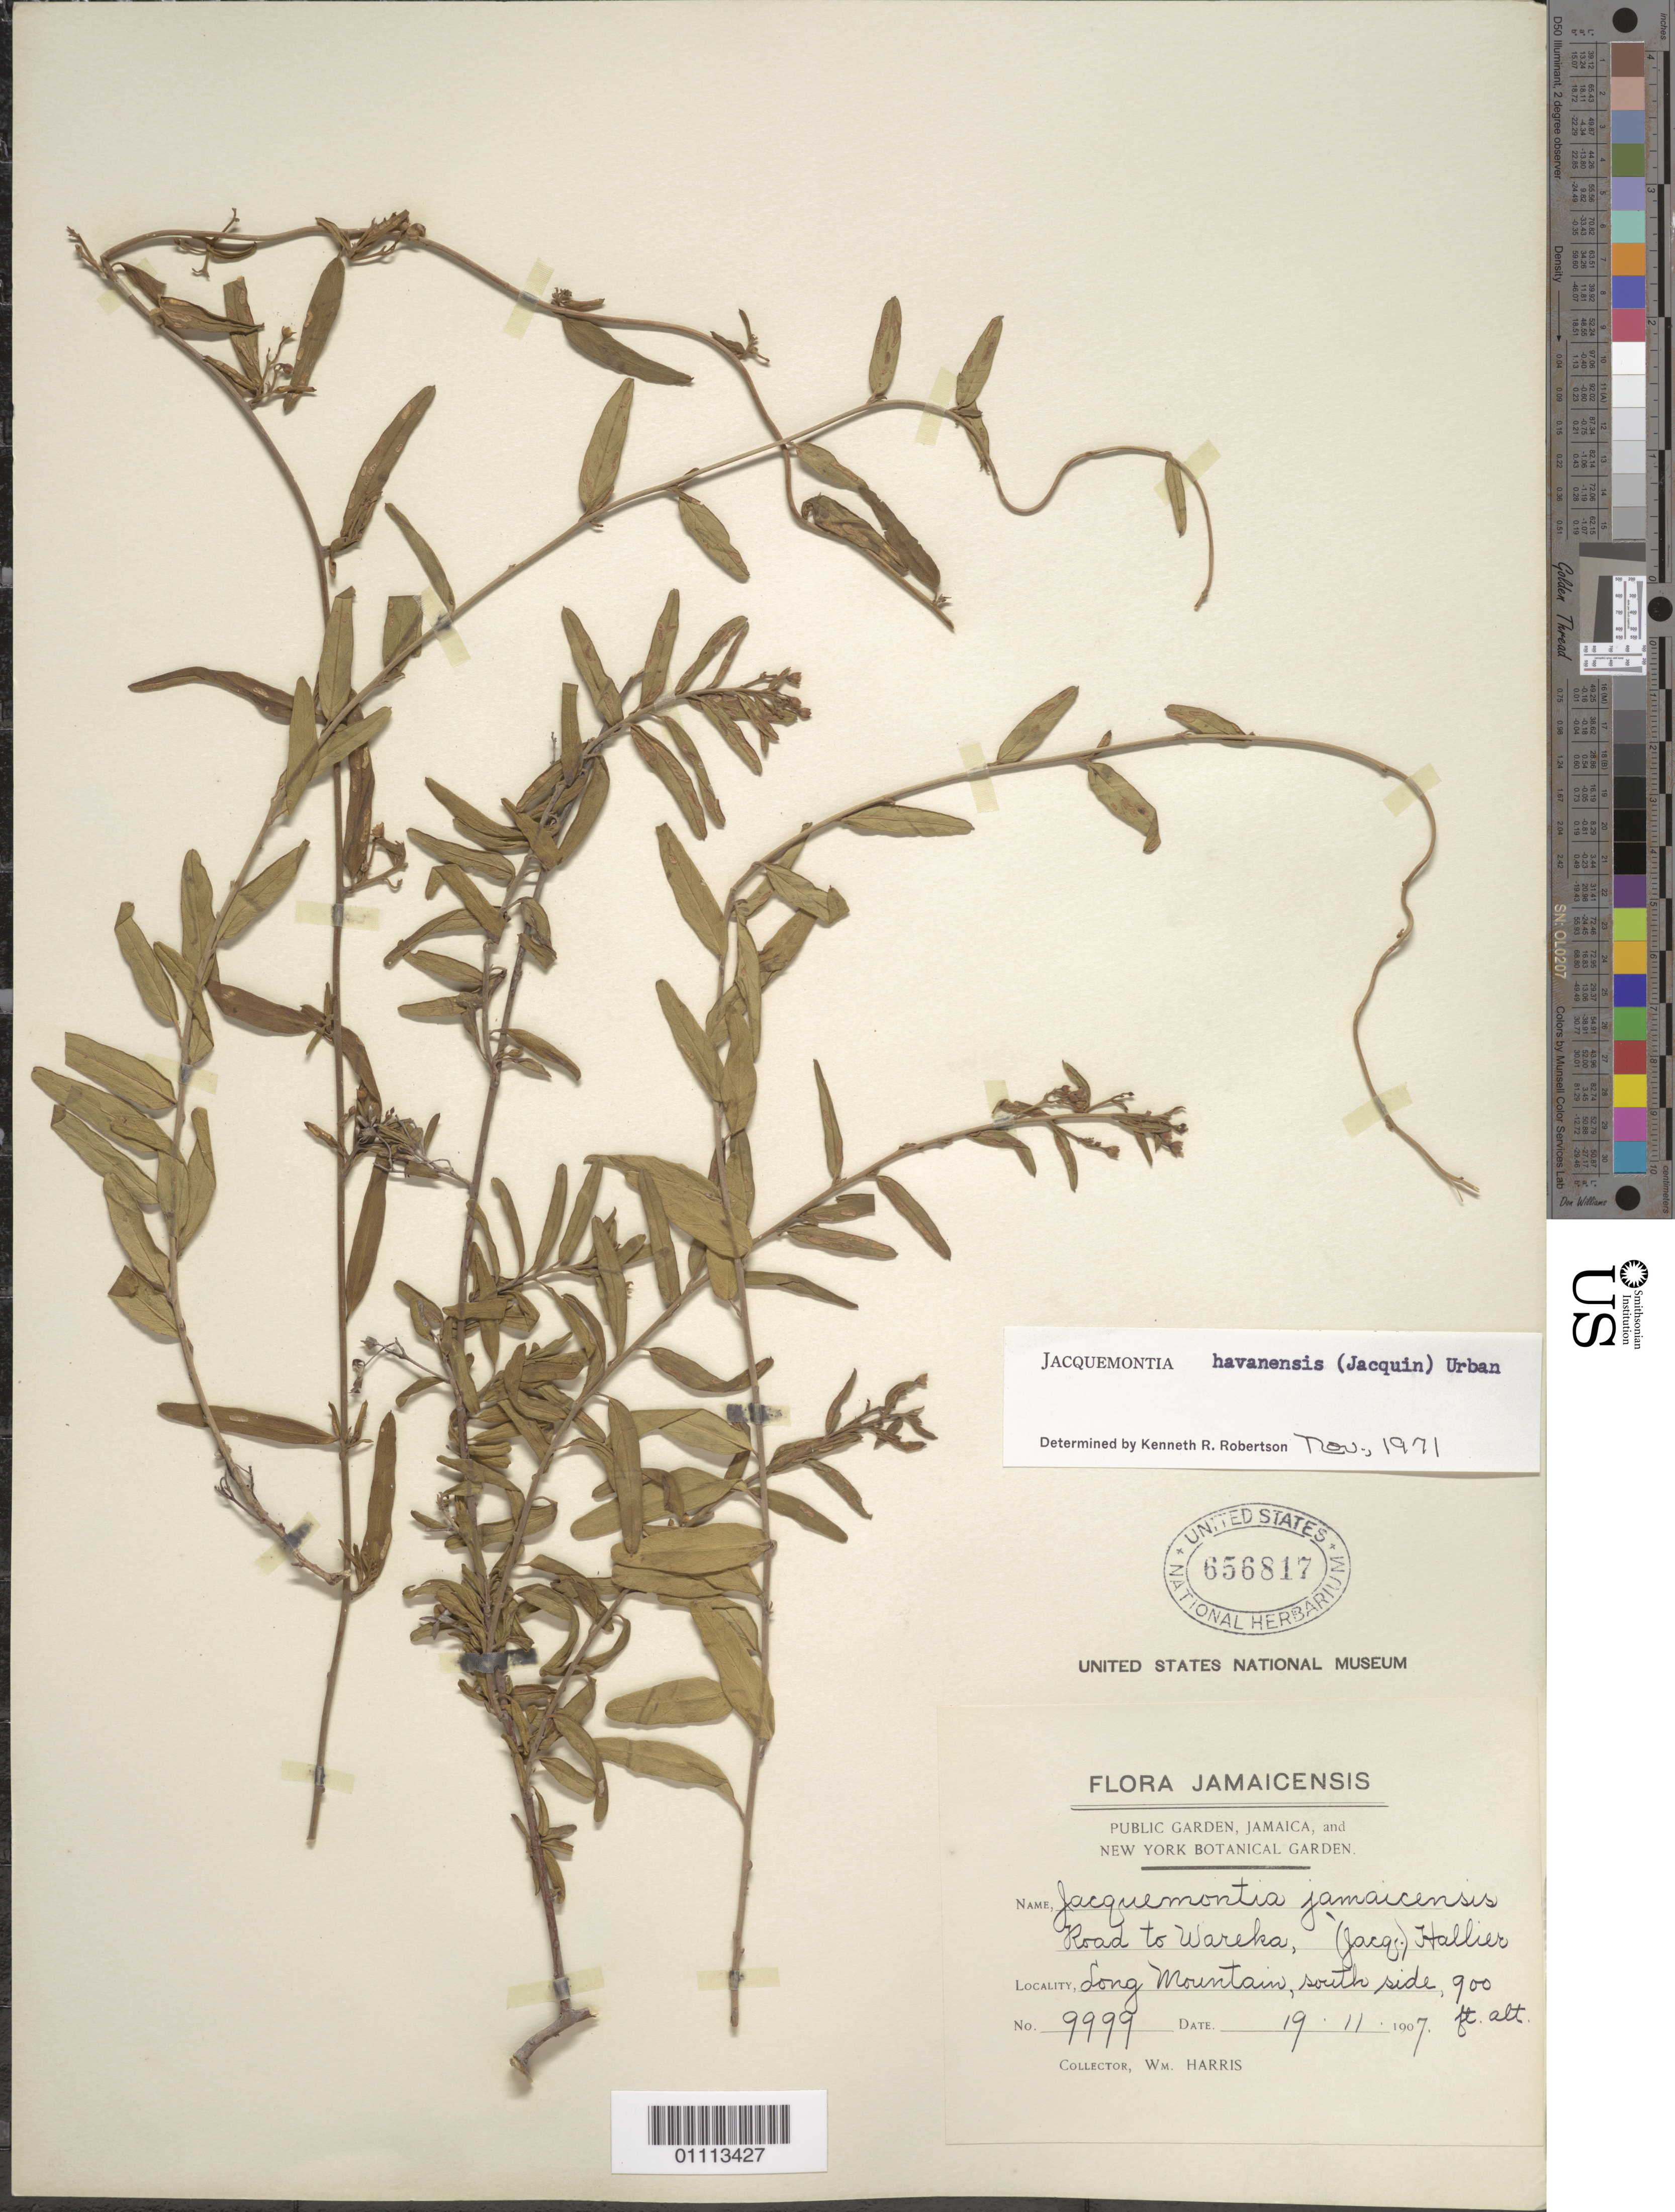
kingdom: Plantae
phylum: Tracheophyta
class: Magnoliopsida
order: Solanales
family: Convolvulaceae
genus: Jacquemontia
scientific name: Jacquemontia havanensis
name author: (Jacq.) Urb.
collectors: W. Harris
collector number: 9999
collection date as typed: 19 Nov 1907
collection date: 1907-11-19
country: Jamaica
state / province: Kingston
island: Jamaica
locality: Road to Wareka, Long Mountain, S side.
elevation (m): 274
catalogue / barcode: US 656817